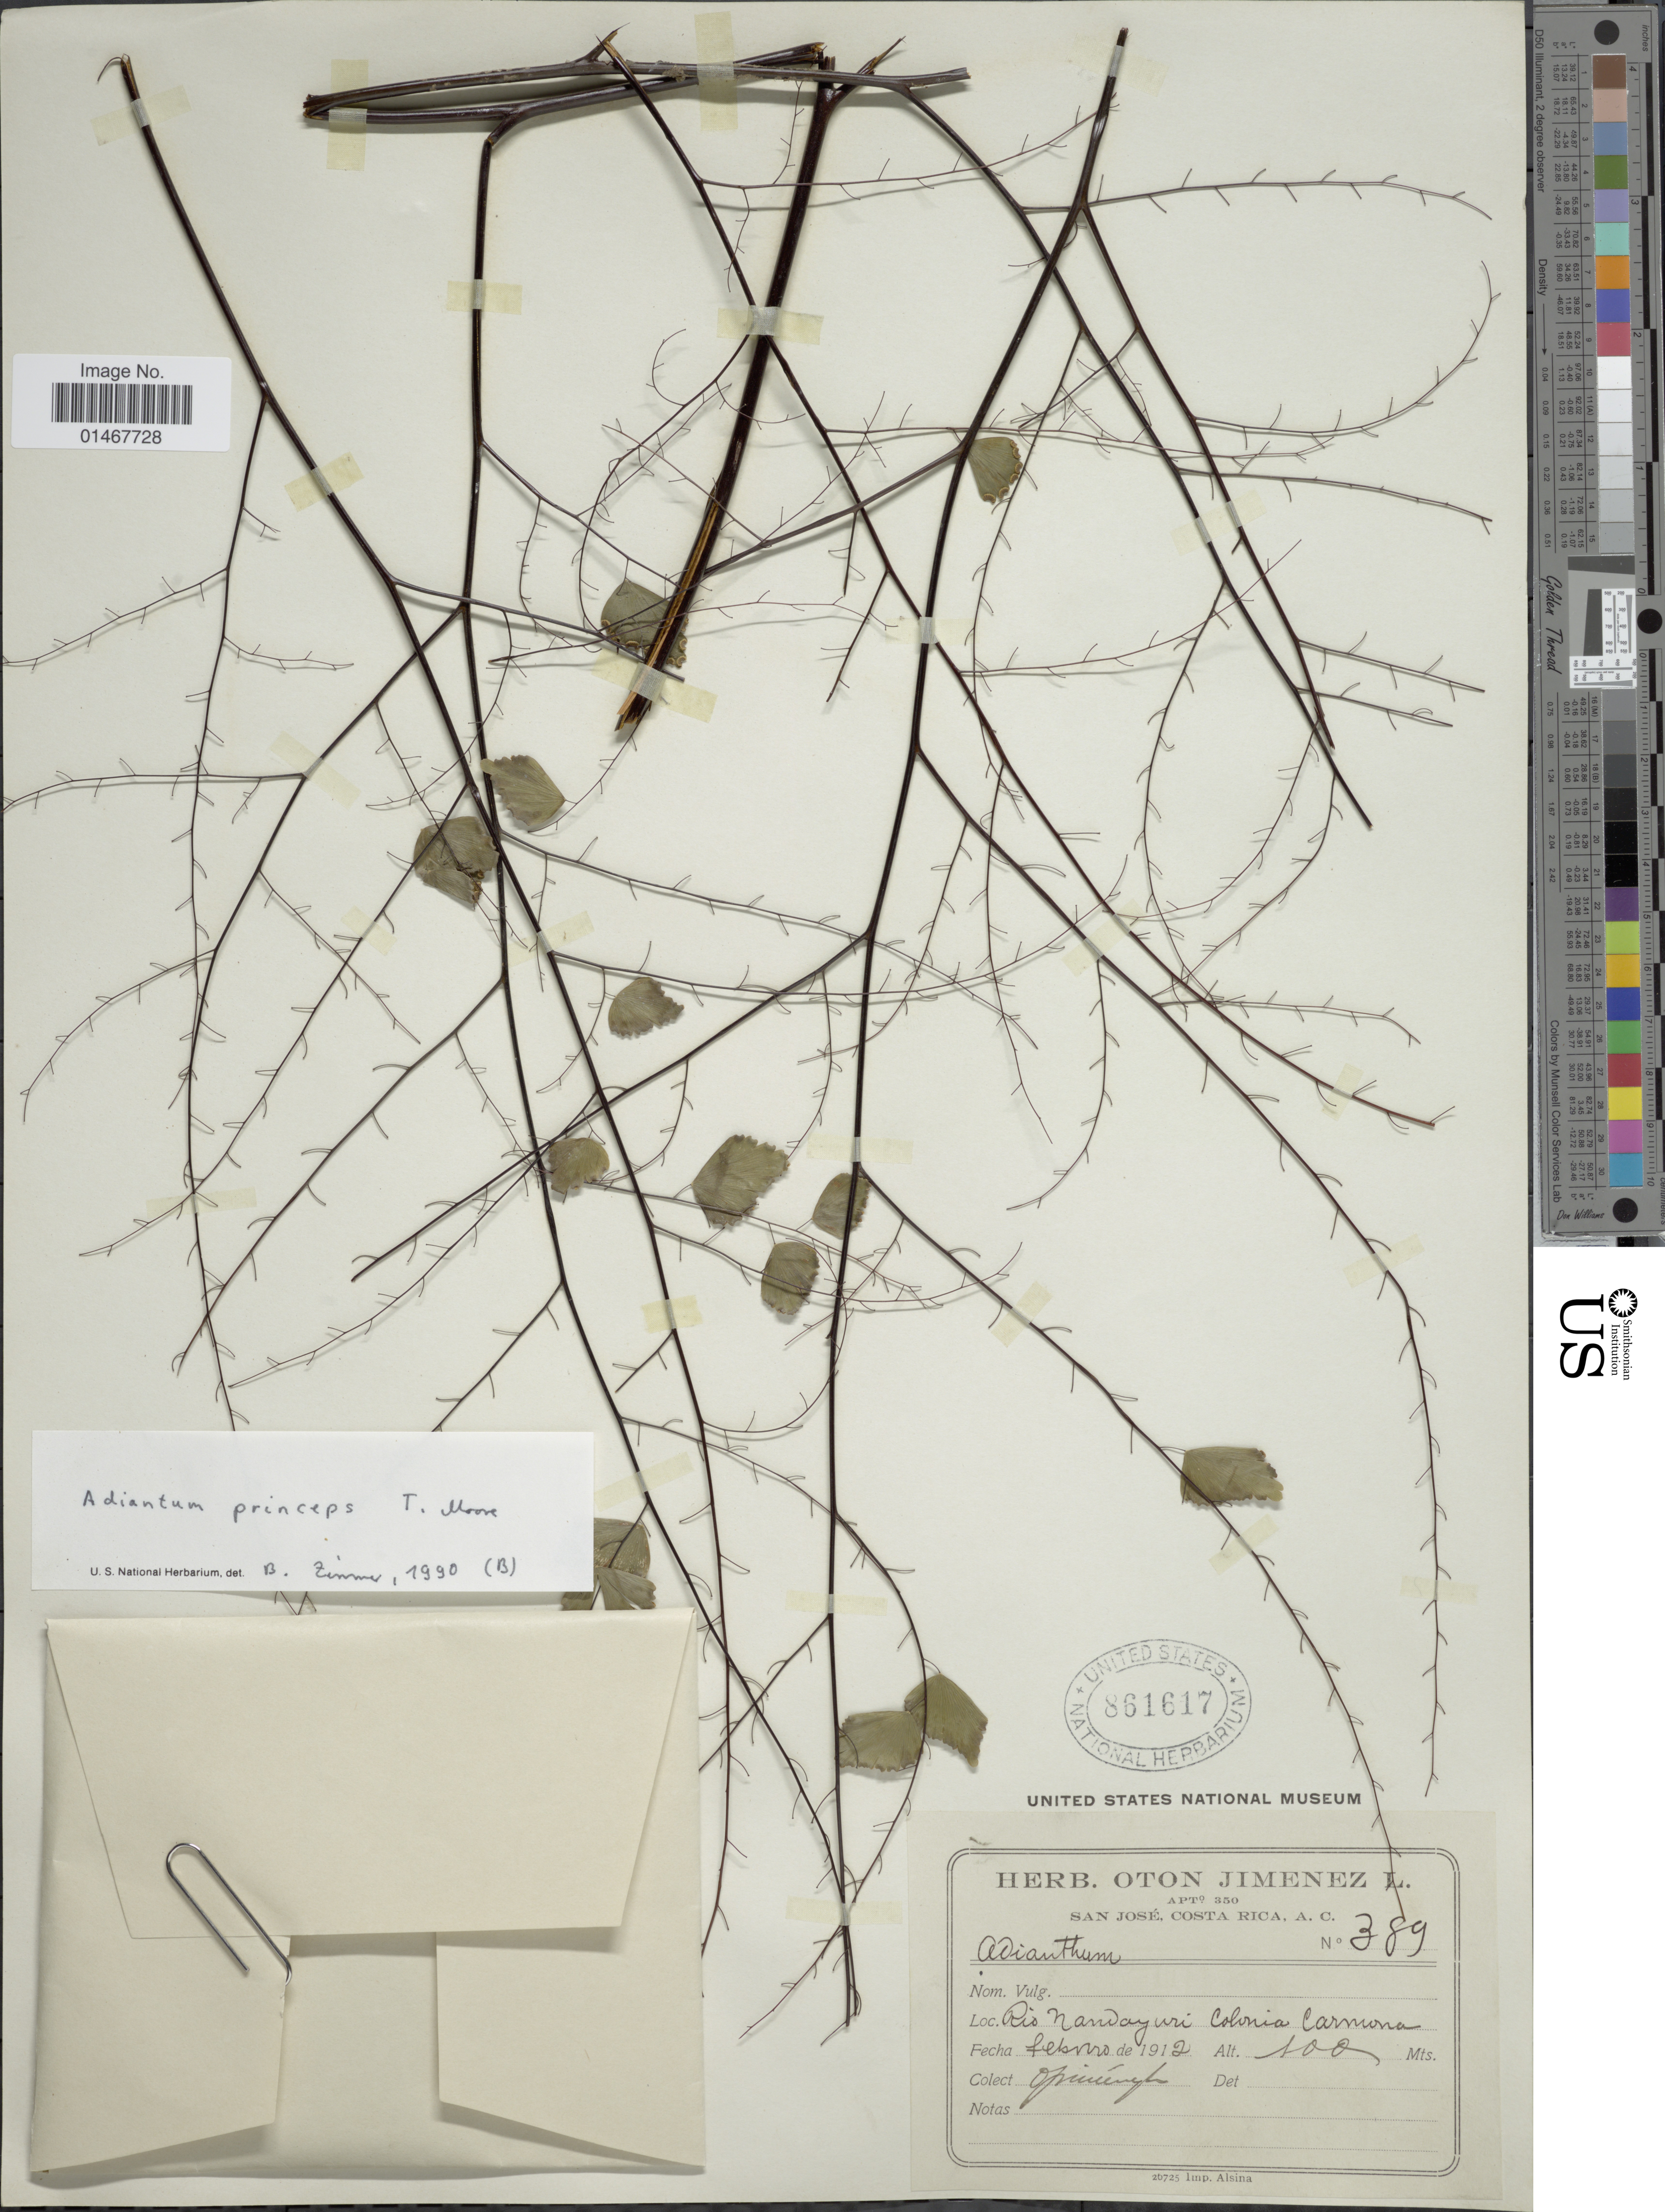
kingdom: Plantae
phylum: Tracheophyta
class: Polypodiopsida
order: Polypodiales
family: Pteridaceae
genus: Adiantum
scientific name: Adiantum princeps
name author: T. Moore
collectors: O. Jiménez L.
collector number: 389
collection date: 1912-02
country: Costa Rica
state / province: San José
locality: Rio Nardayuri Colonia Carmona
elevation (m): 100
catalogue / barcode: US 861617